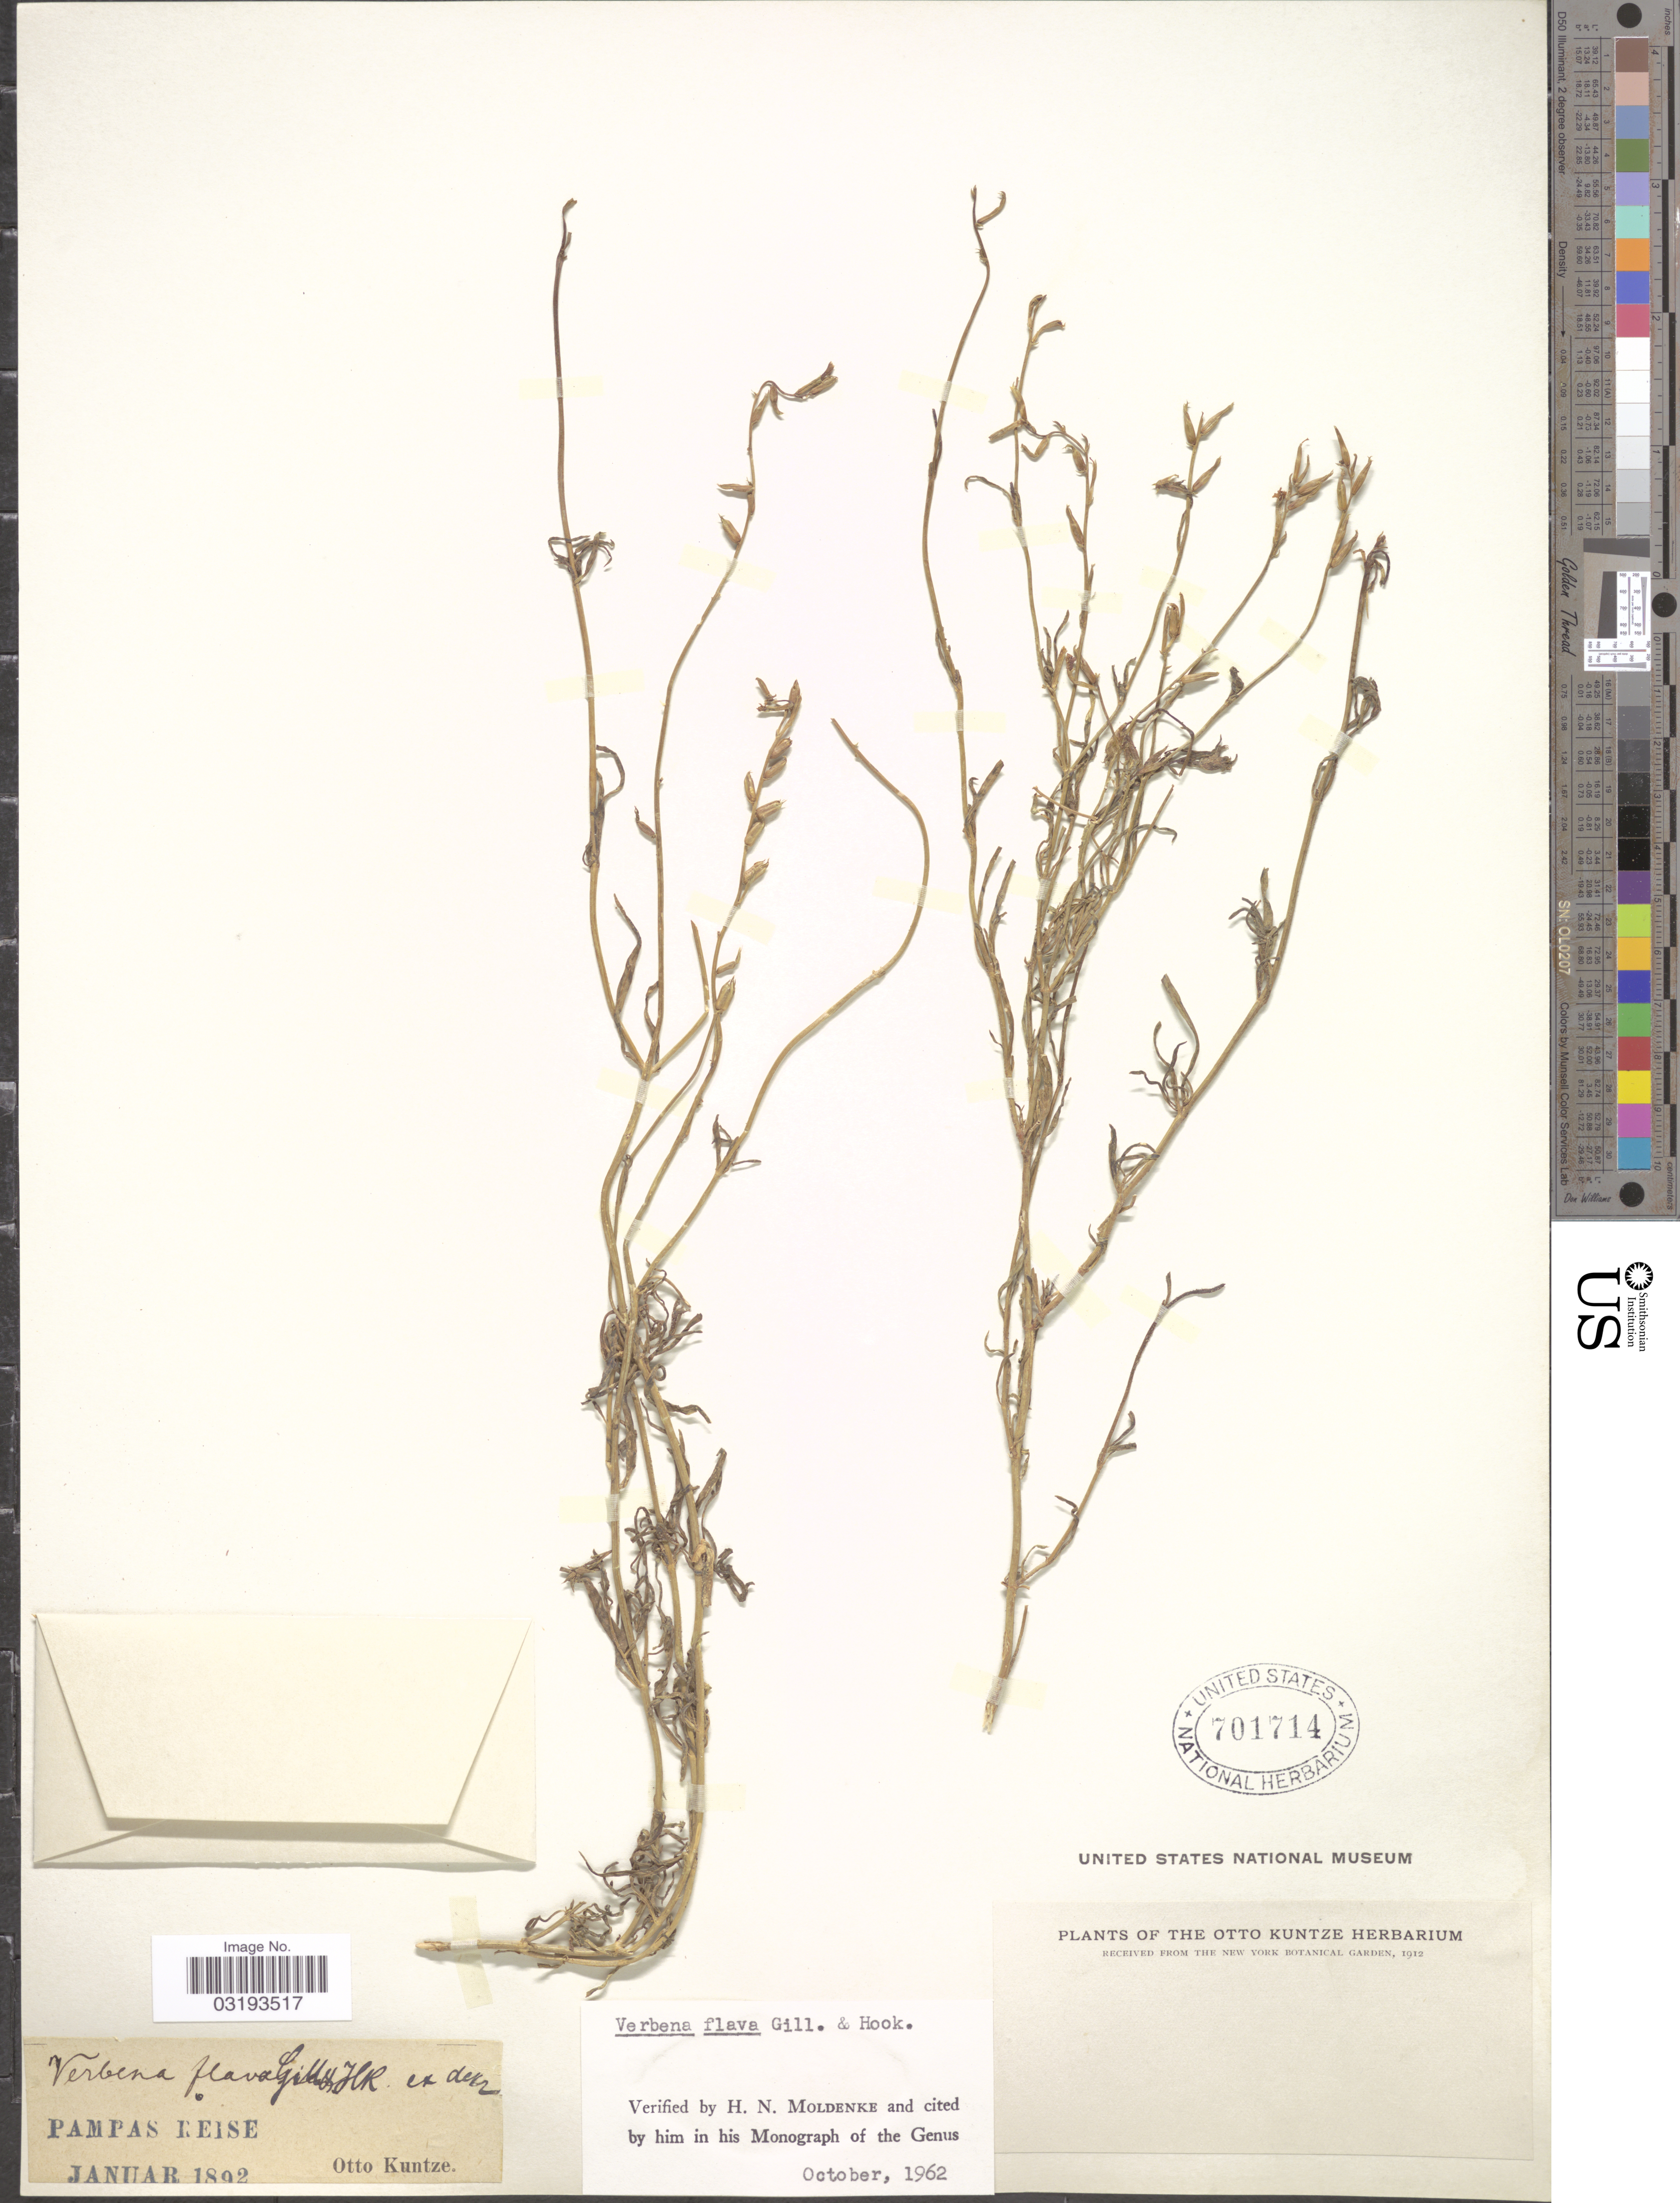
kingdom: Plantae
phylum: Tracheophyta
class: Magnoliopsida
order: Lamiales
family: Verbenaceae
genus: Verbena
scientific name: Verbena flava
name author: Gillies & Hook.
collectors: C.E.O. Kuntze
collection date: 1892-01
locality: Pampas Reise.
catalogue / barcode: US 701714